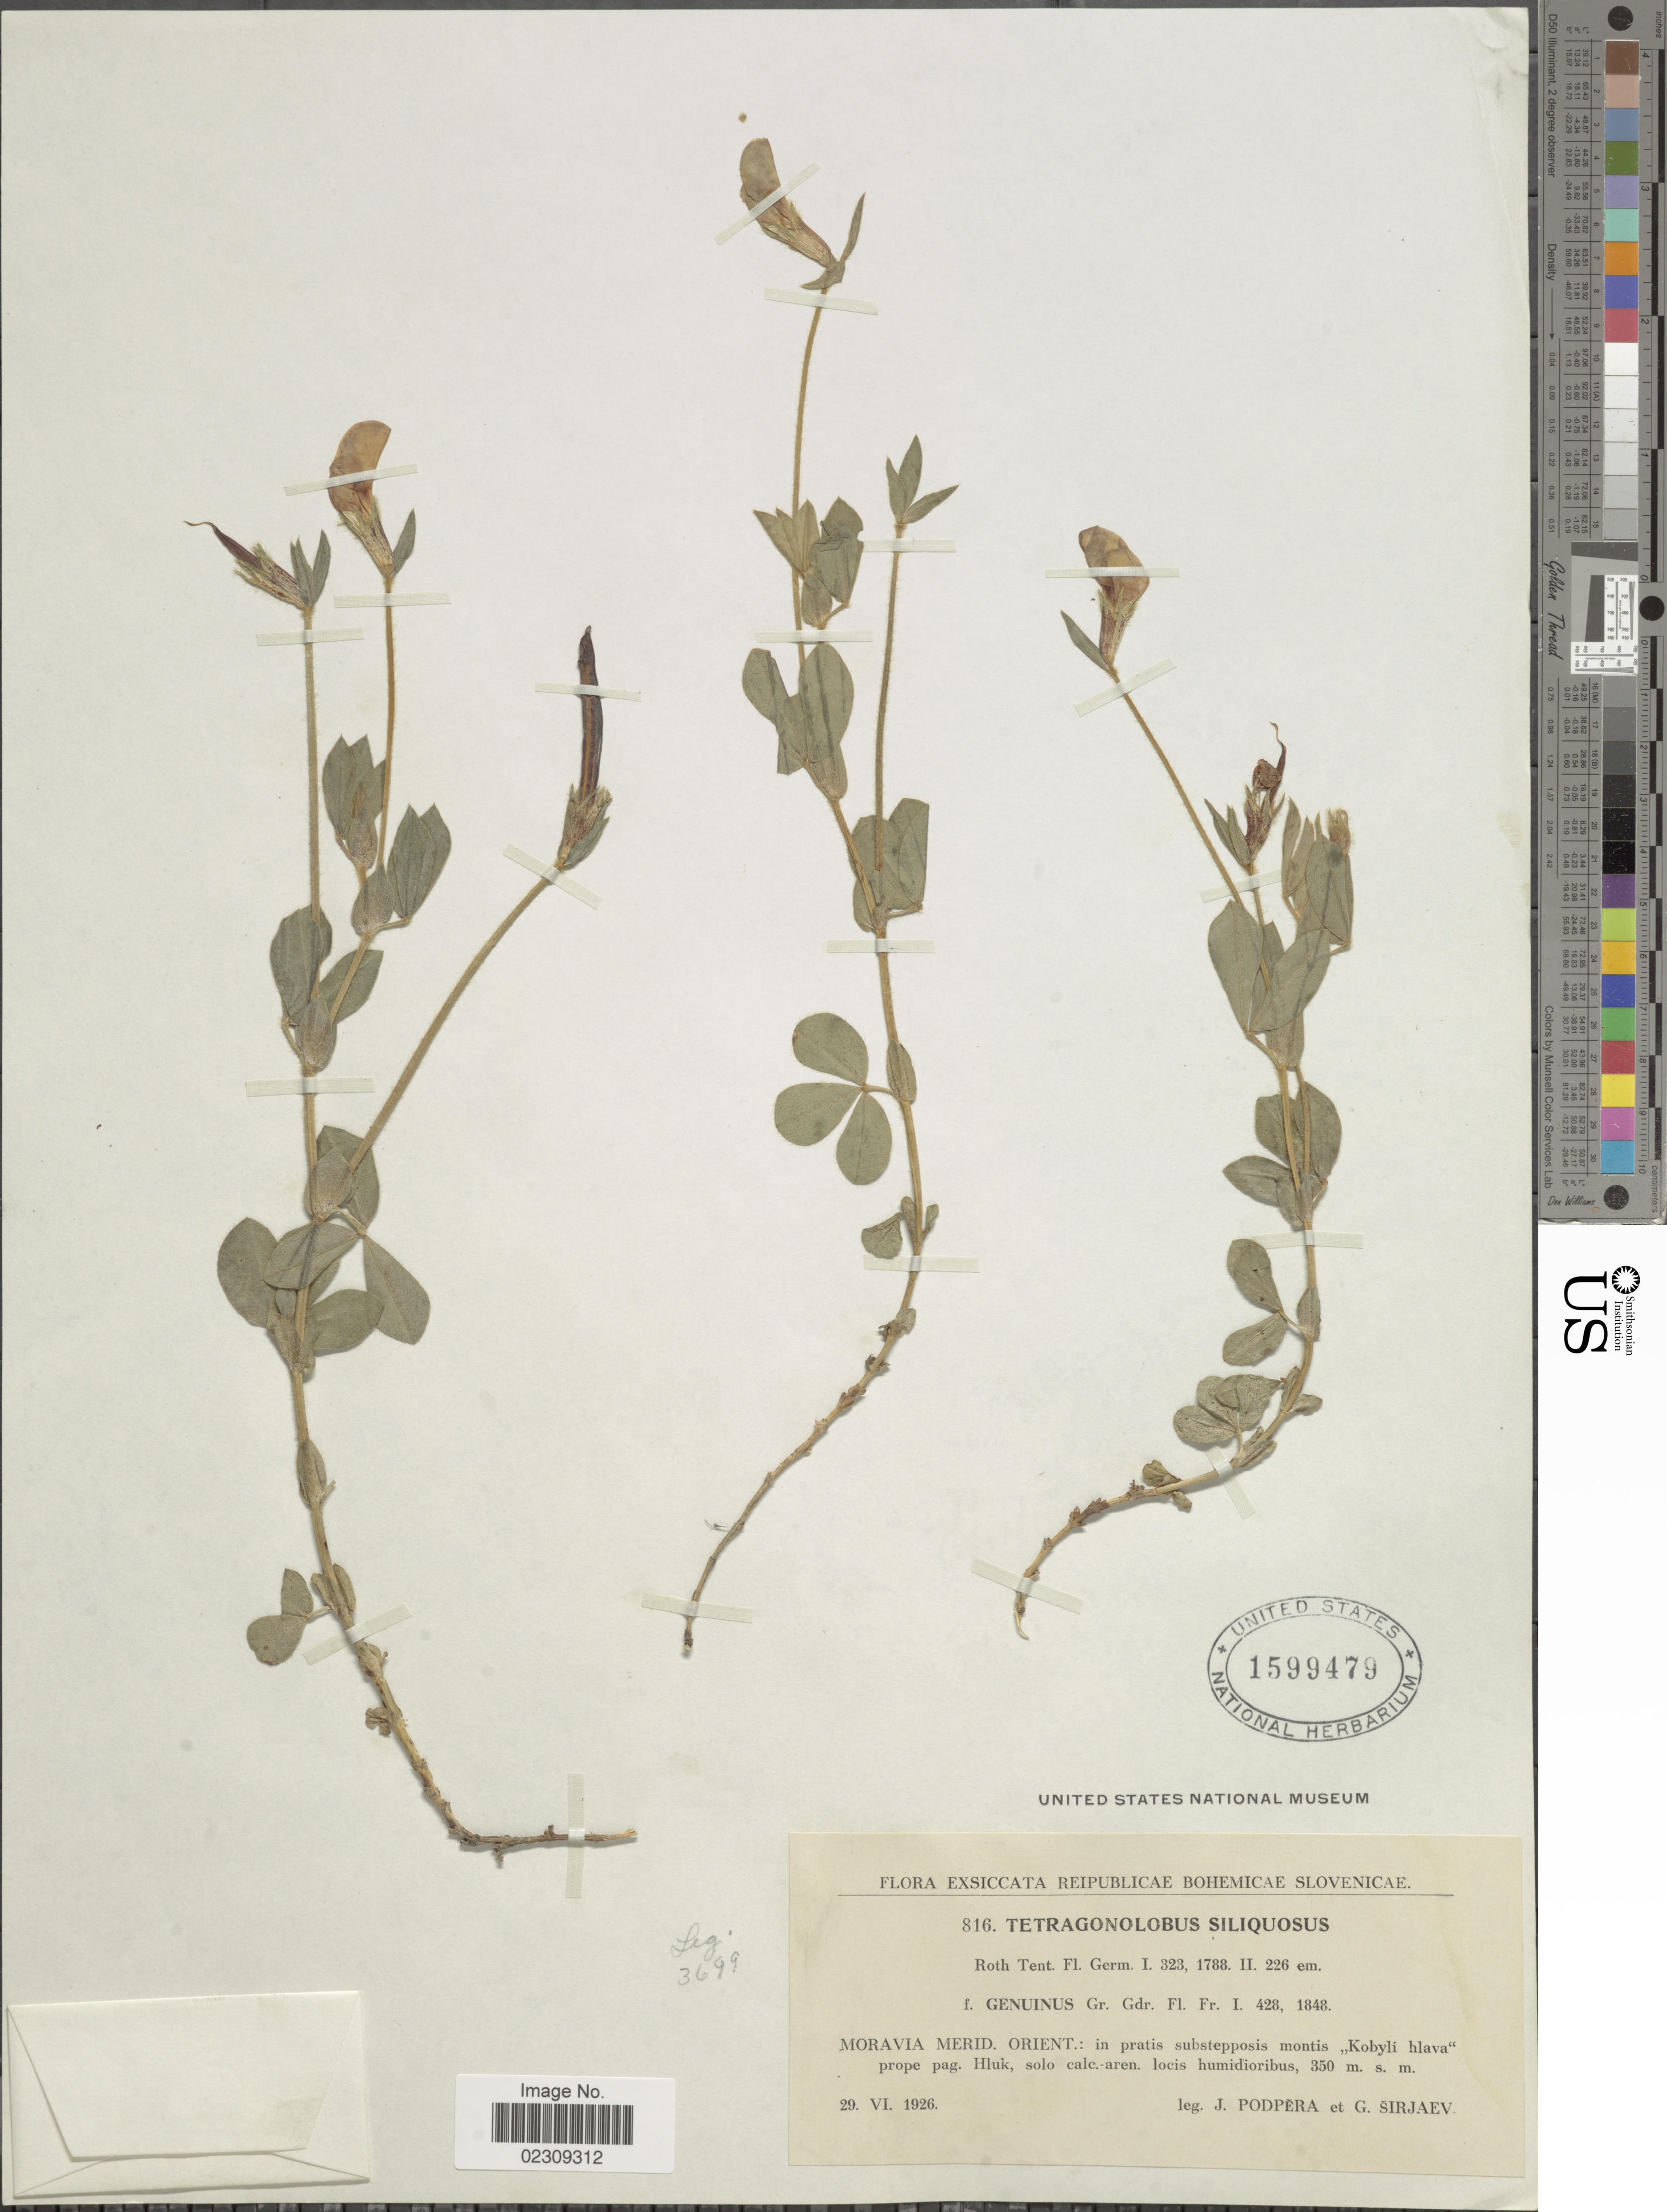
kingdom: Plantae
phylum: Tracheophyta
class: Magnoliopsida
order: Fabales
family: Fabaceae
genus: Tetragonolobus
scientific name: Tetragonolobus siliquosus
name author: Roth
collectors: J. Podpera & G. Širjaev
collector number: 816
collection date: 1926-06-29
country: Czechia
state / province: Moravian-Silesian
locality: Reipublicae Bohemicae Slovenicae, Moravia Merid Orient: in pratis substepposis montis ,,Kobylí hlava' prope pag. Hluk, solo calc. aren. locis humidoribus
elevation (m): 350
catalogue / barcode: US 1599479